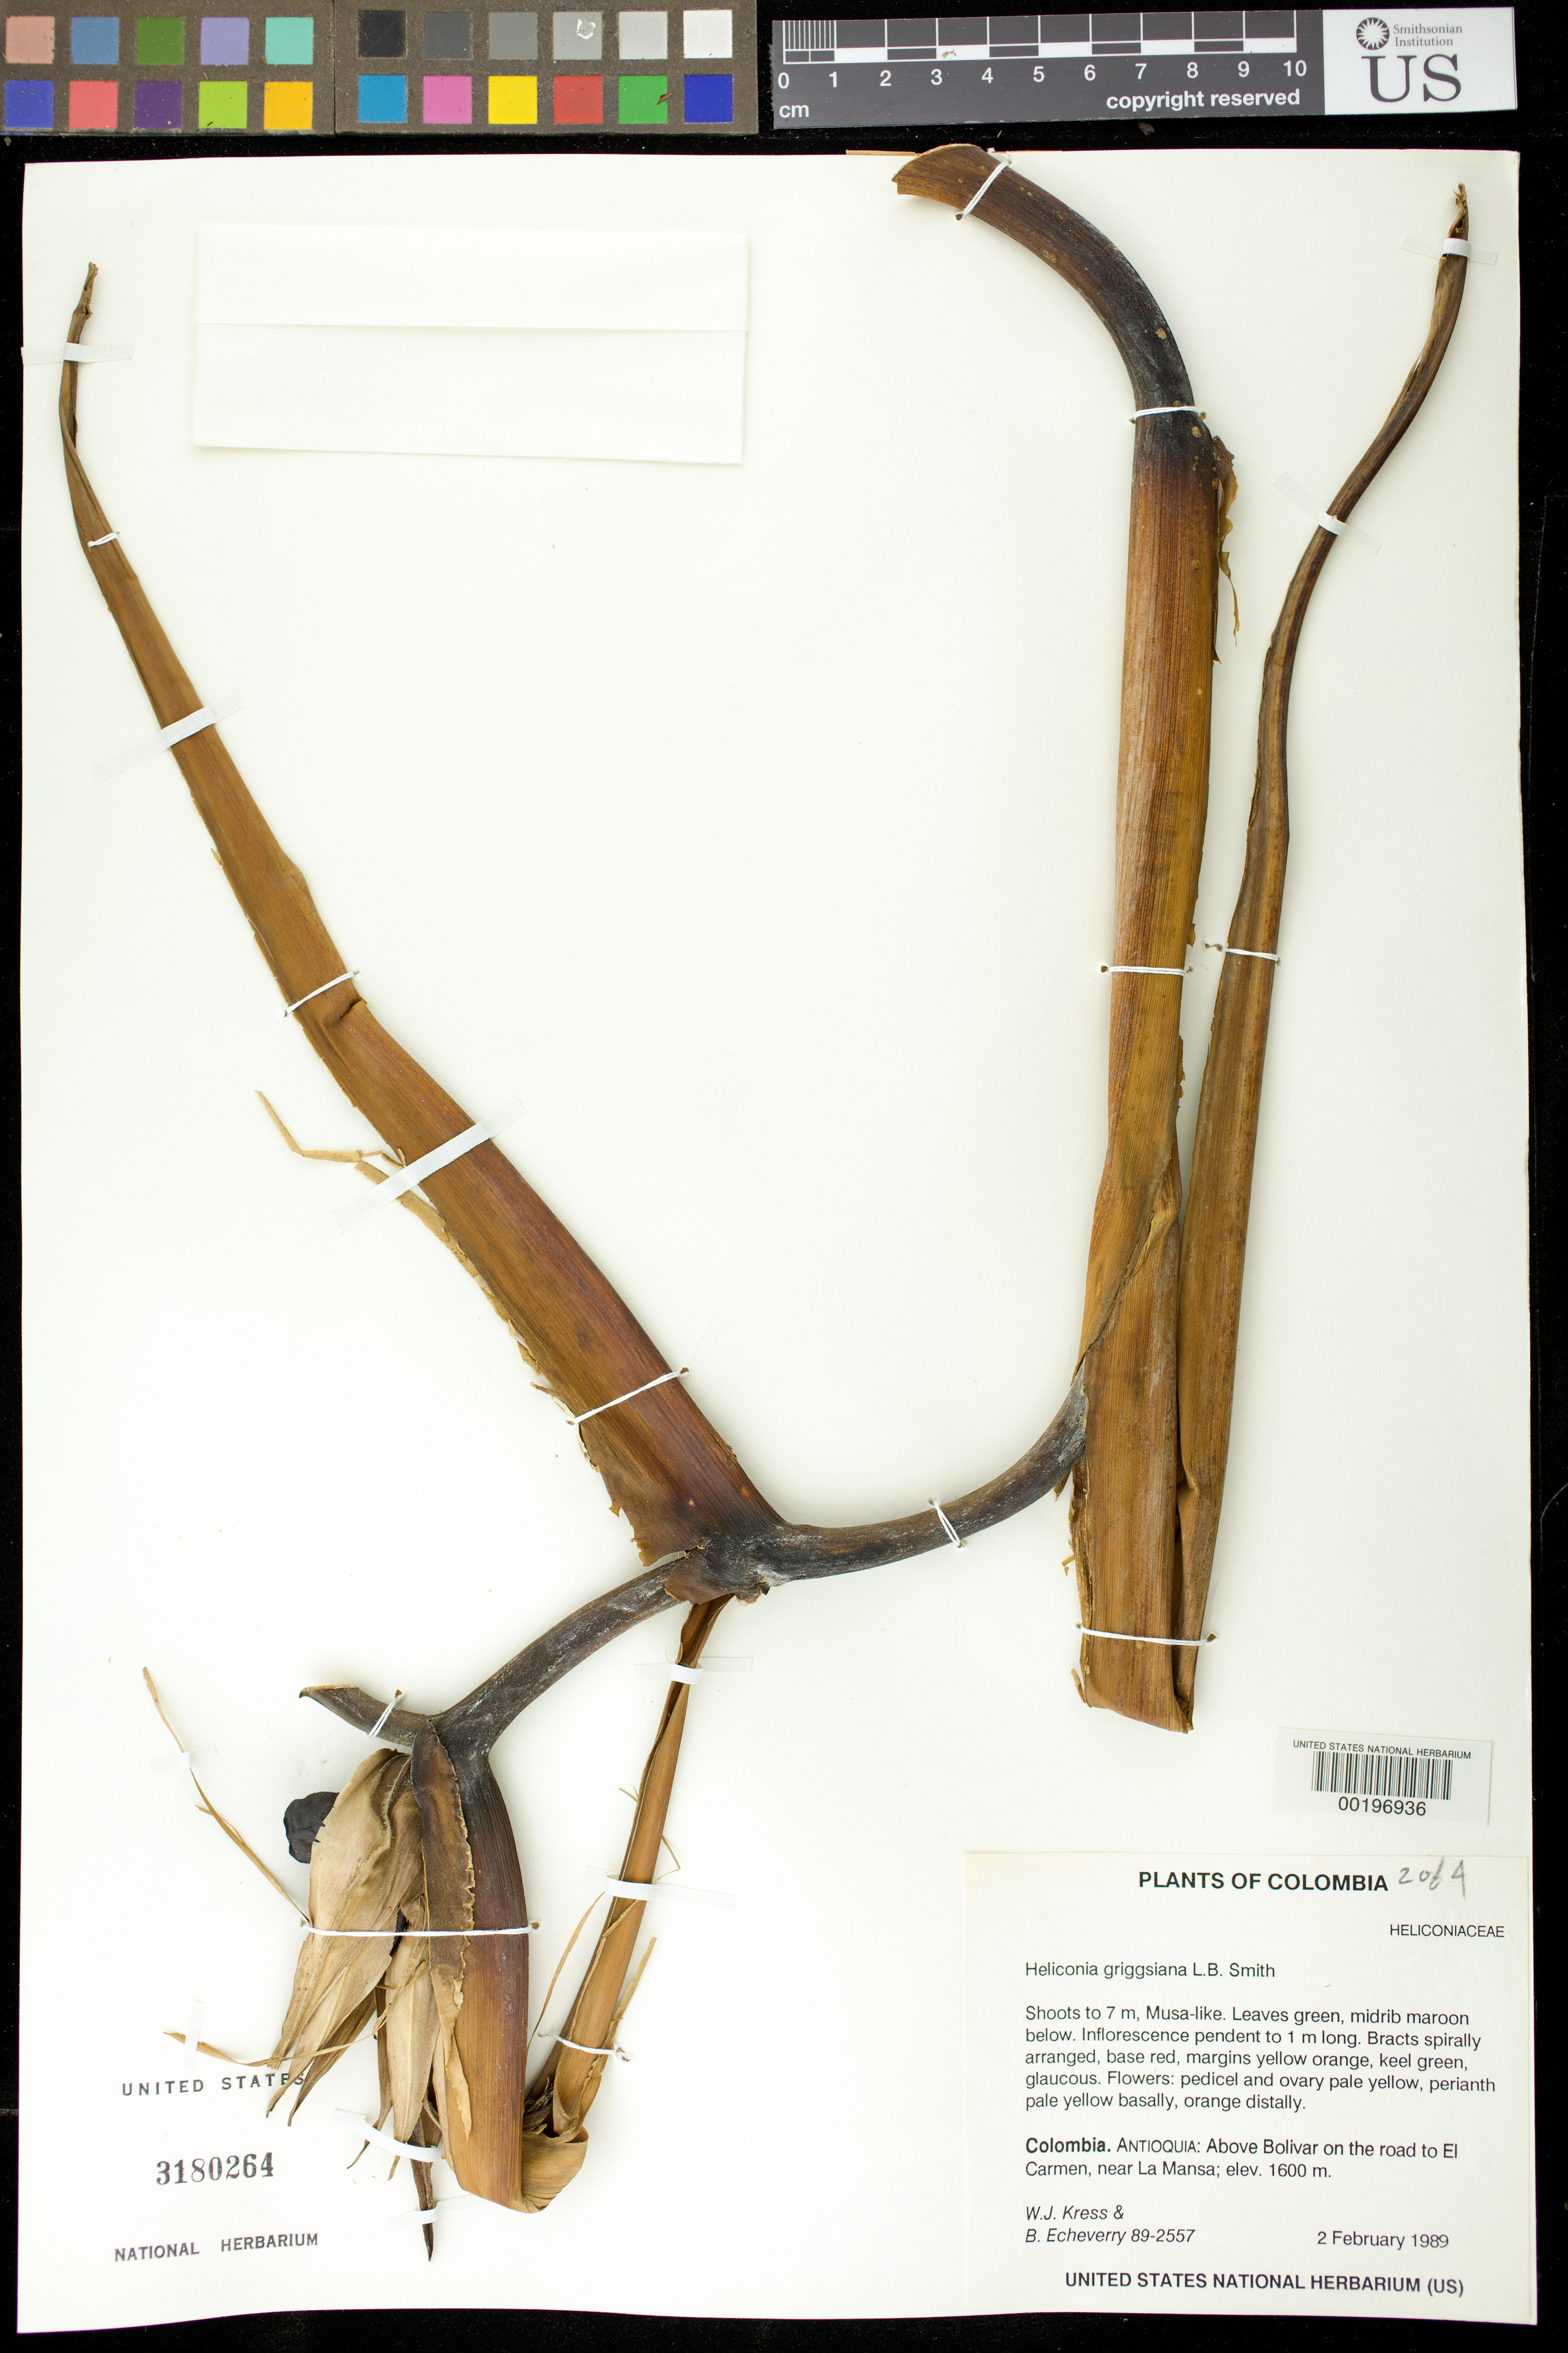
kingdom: Plantae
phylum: Tracheophyta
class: Liliopsida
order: Zingiberales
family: Heliconiaceae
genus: Heliconia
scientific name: Heliconia griggsiana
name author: L.B. Sm.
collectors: W. J. Kress & B. Echeverry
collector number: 89-2557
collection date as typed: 02 Feb 1989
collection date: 1989-02-02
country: Colombia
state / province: Antioquia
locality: Above Bolivar on road to el Carmen, near la Mansa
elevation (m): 1600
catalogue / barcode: US 3180264